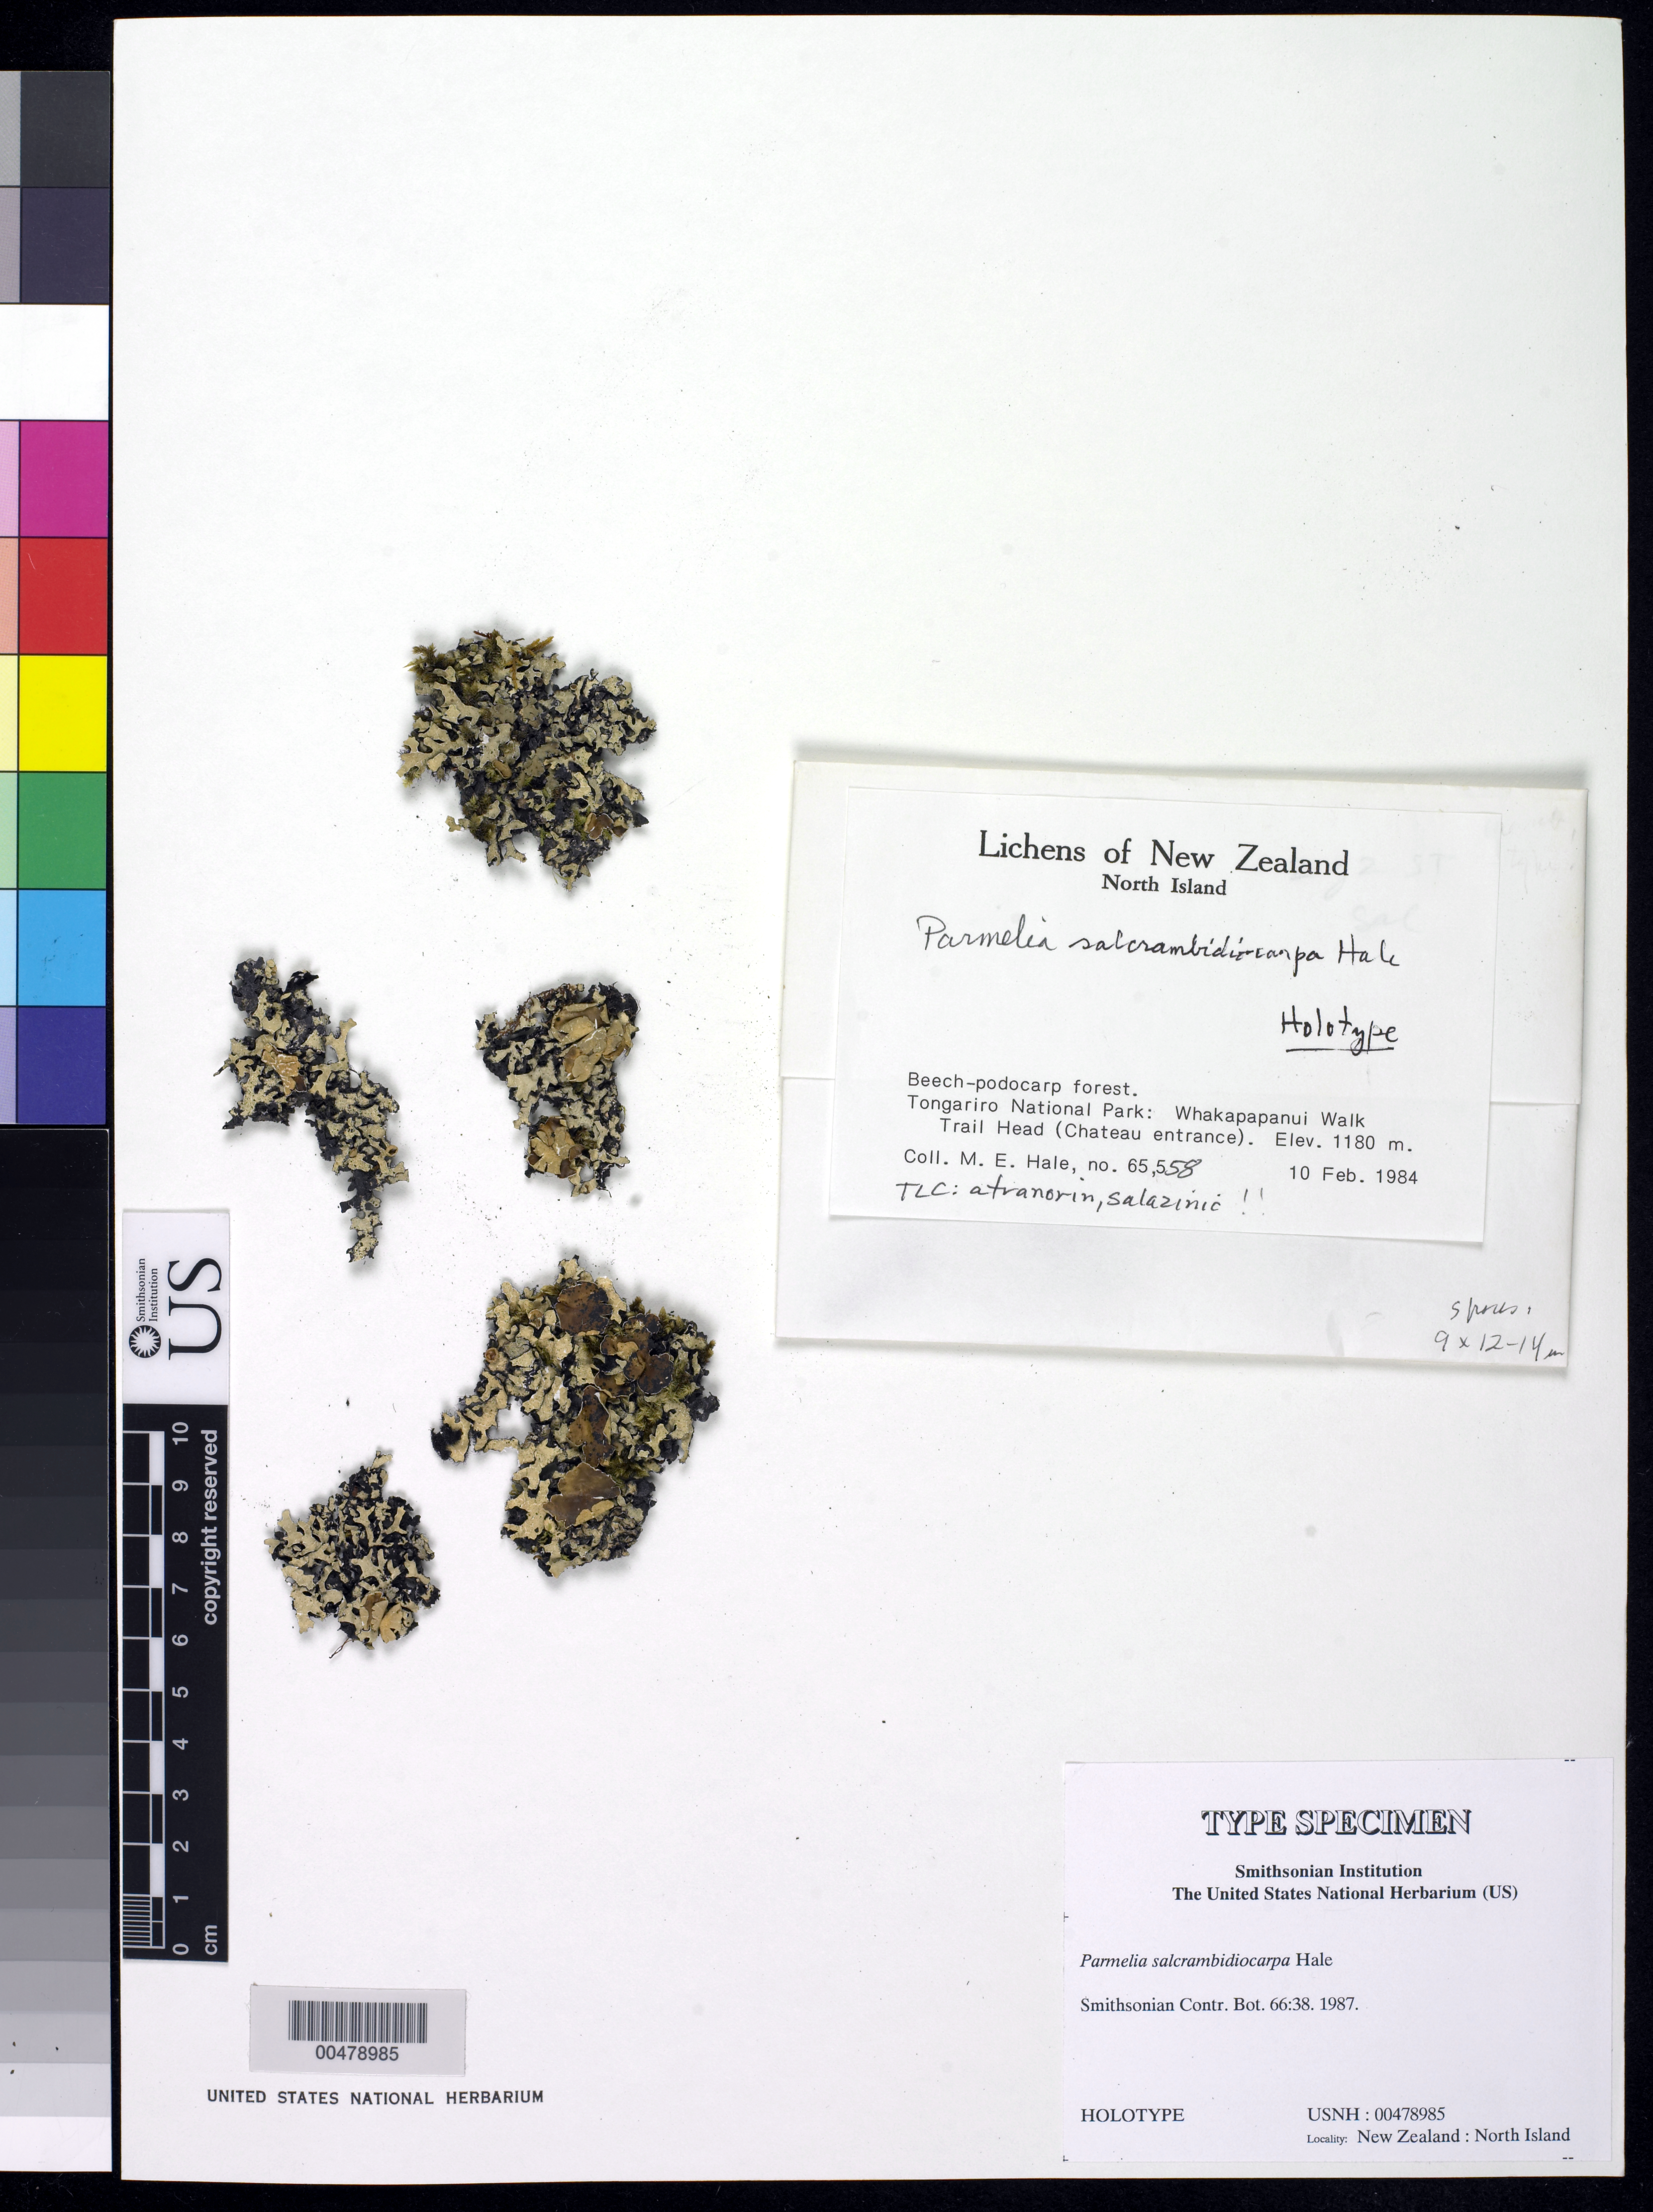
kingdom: Fungi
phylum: Ascomycota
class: Lecanoromycetes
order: Lecanorales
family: Parmeliaceae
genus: Parmelia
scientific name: Parmelia salcrambidiocarpa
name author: Hale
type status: Holotype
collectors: M. Hale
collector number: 65558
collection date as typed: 10 Feb 1984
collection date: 1984-02-10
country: New Zealand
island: North Island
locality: Tongariro National Park, Whakapapanui Walk Trail head, chateau entrance.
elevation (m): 1180